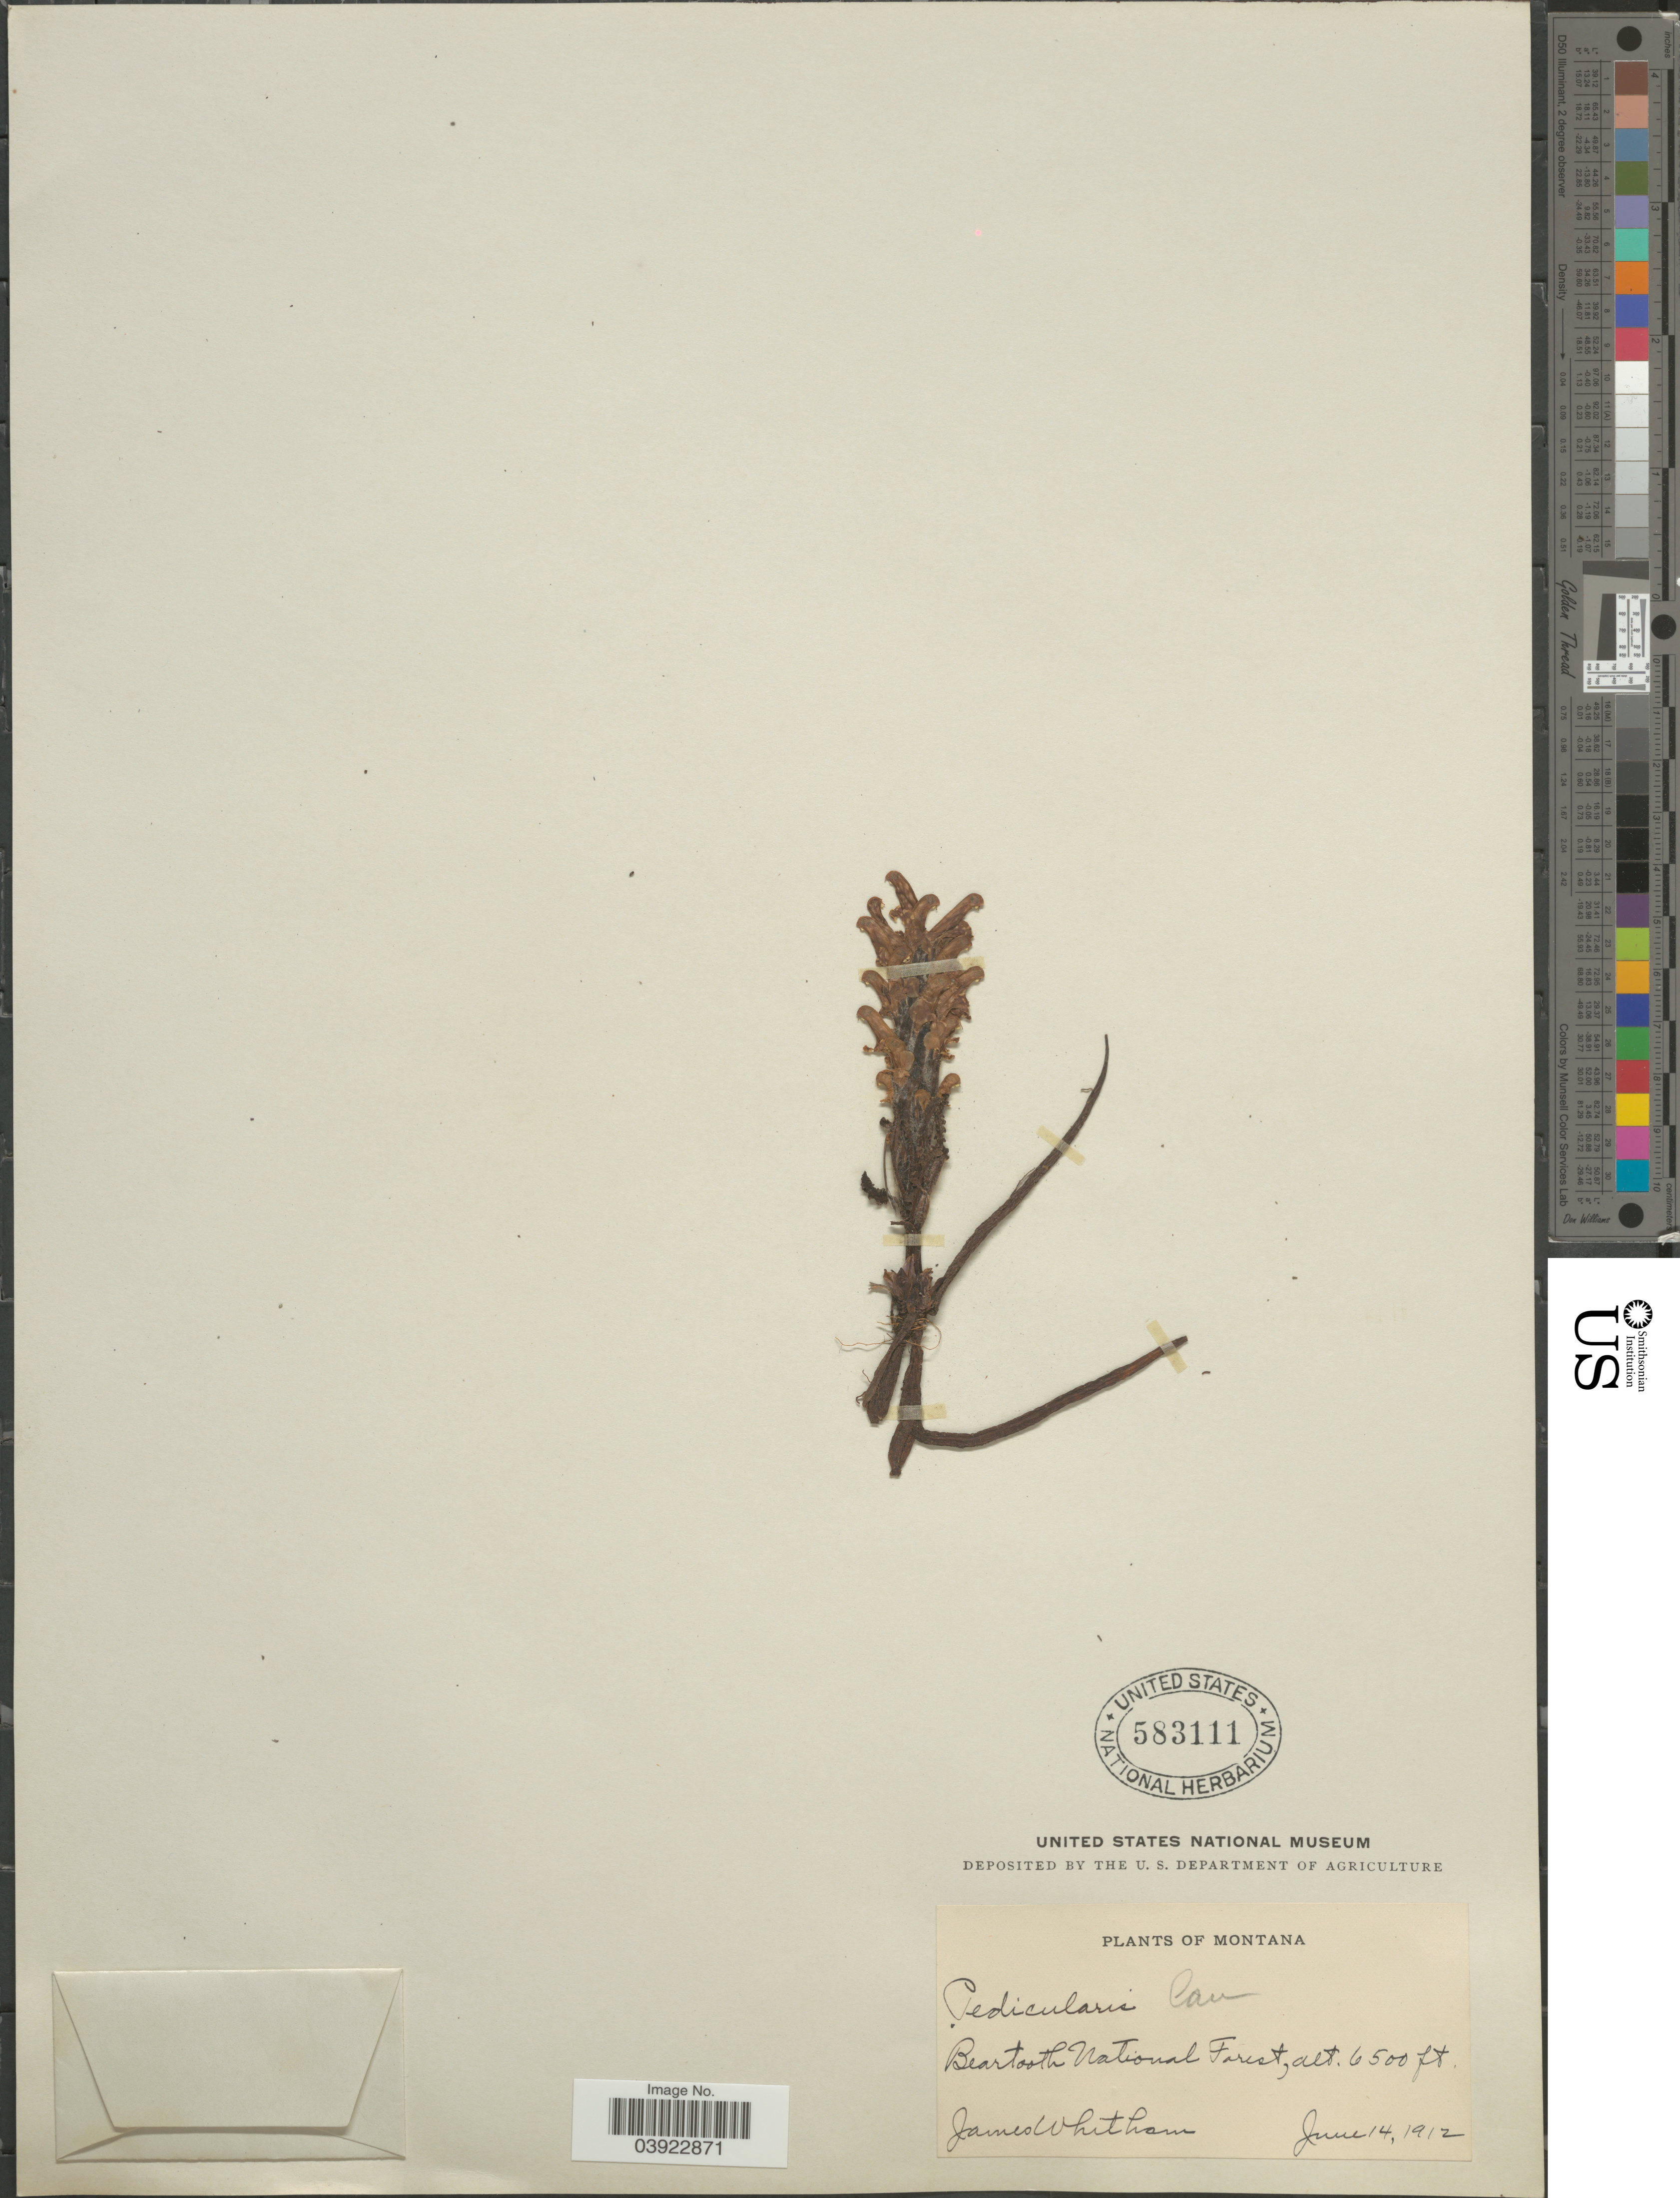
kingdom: Plantae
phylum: Tracheophyta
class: Magnoliopsida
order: Lamiales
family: Orobanchaceae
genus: Pedicularis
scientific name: Pedicularis langsdorffii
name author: Fisch. ex Steven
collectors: J. Whitham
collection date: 1912-06-14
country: United States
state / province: Montana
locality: Beartooth National Forest.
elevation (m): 1981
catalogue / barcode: US 583111